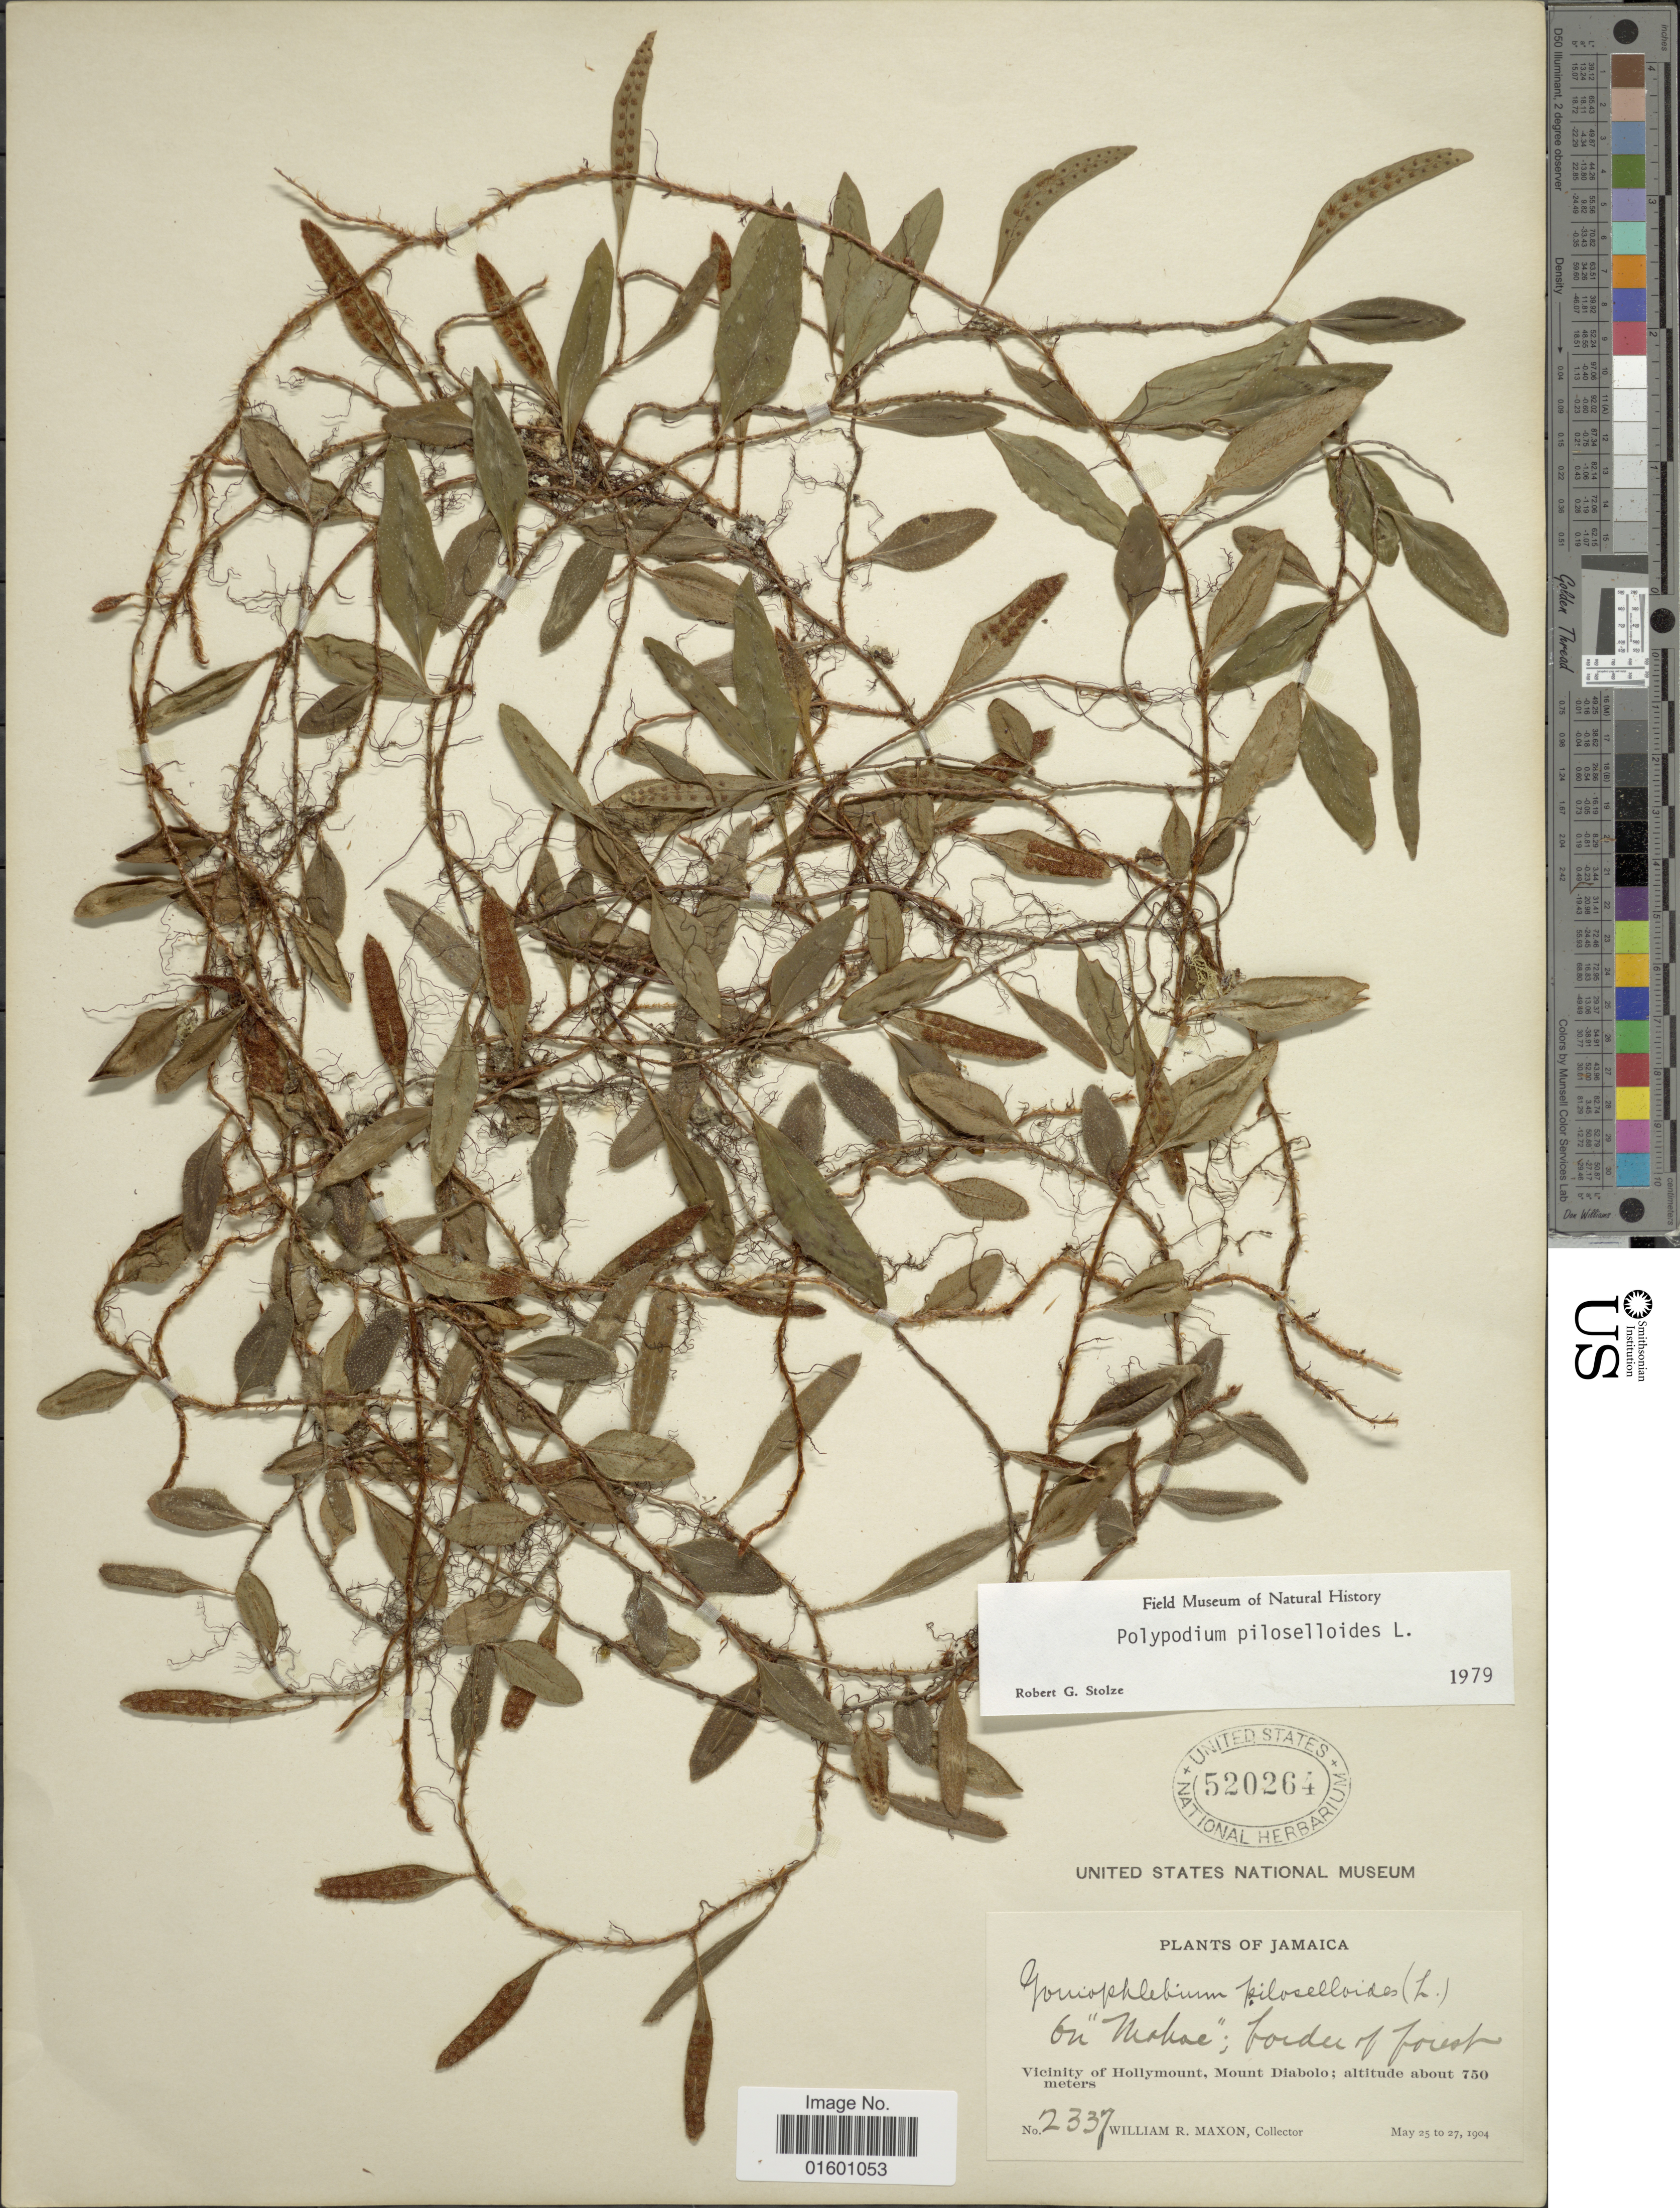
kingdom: Plantae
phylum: Tracheophyta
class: Polypodiopsida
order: Polypodiales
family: Polypodiaceae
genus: Microgramma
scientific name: Microgramma piloselloides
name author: (L.) Copel.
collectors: W. R. Maxon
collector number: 2337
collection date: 1904-05-25/1904-05-27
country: Jamaica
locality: Vicinity of Hollymount, Mount Diabolo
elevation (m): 750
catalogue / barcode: US 520264